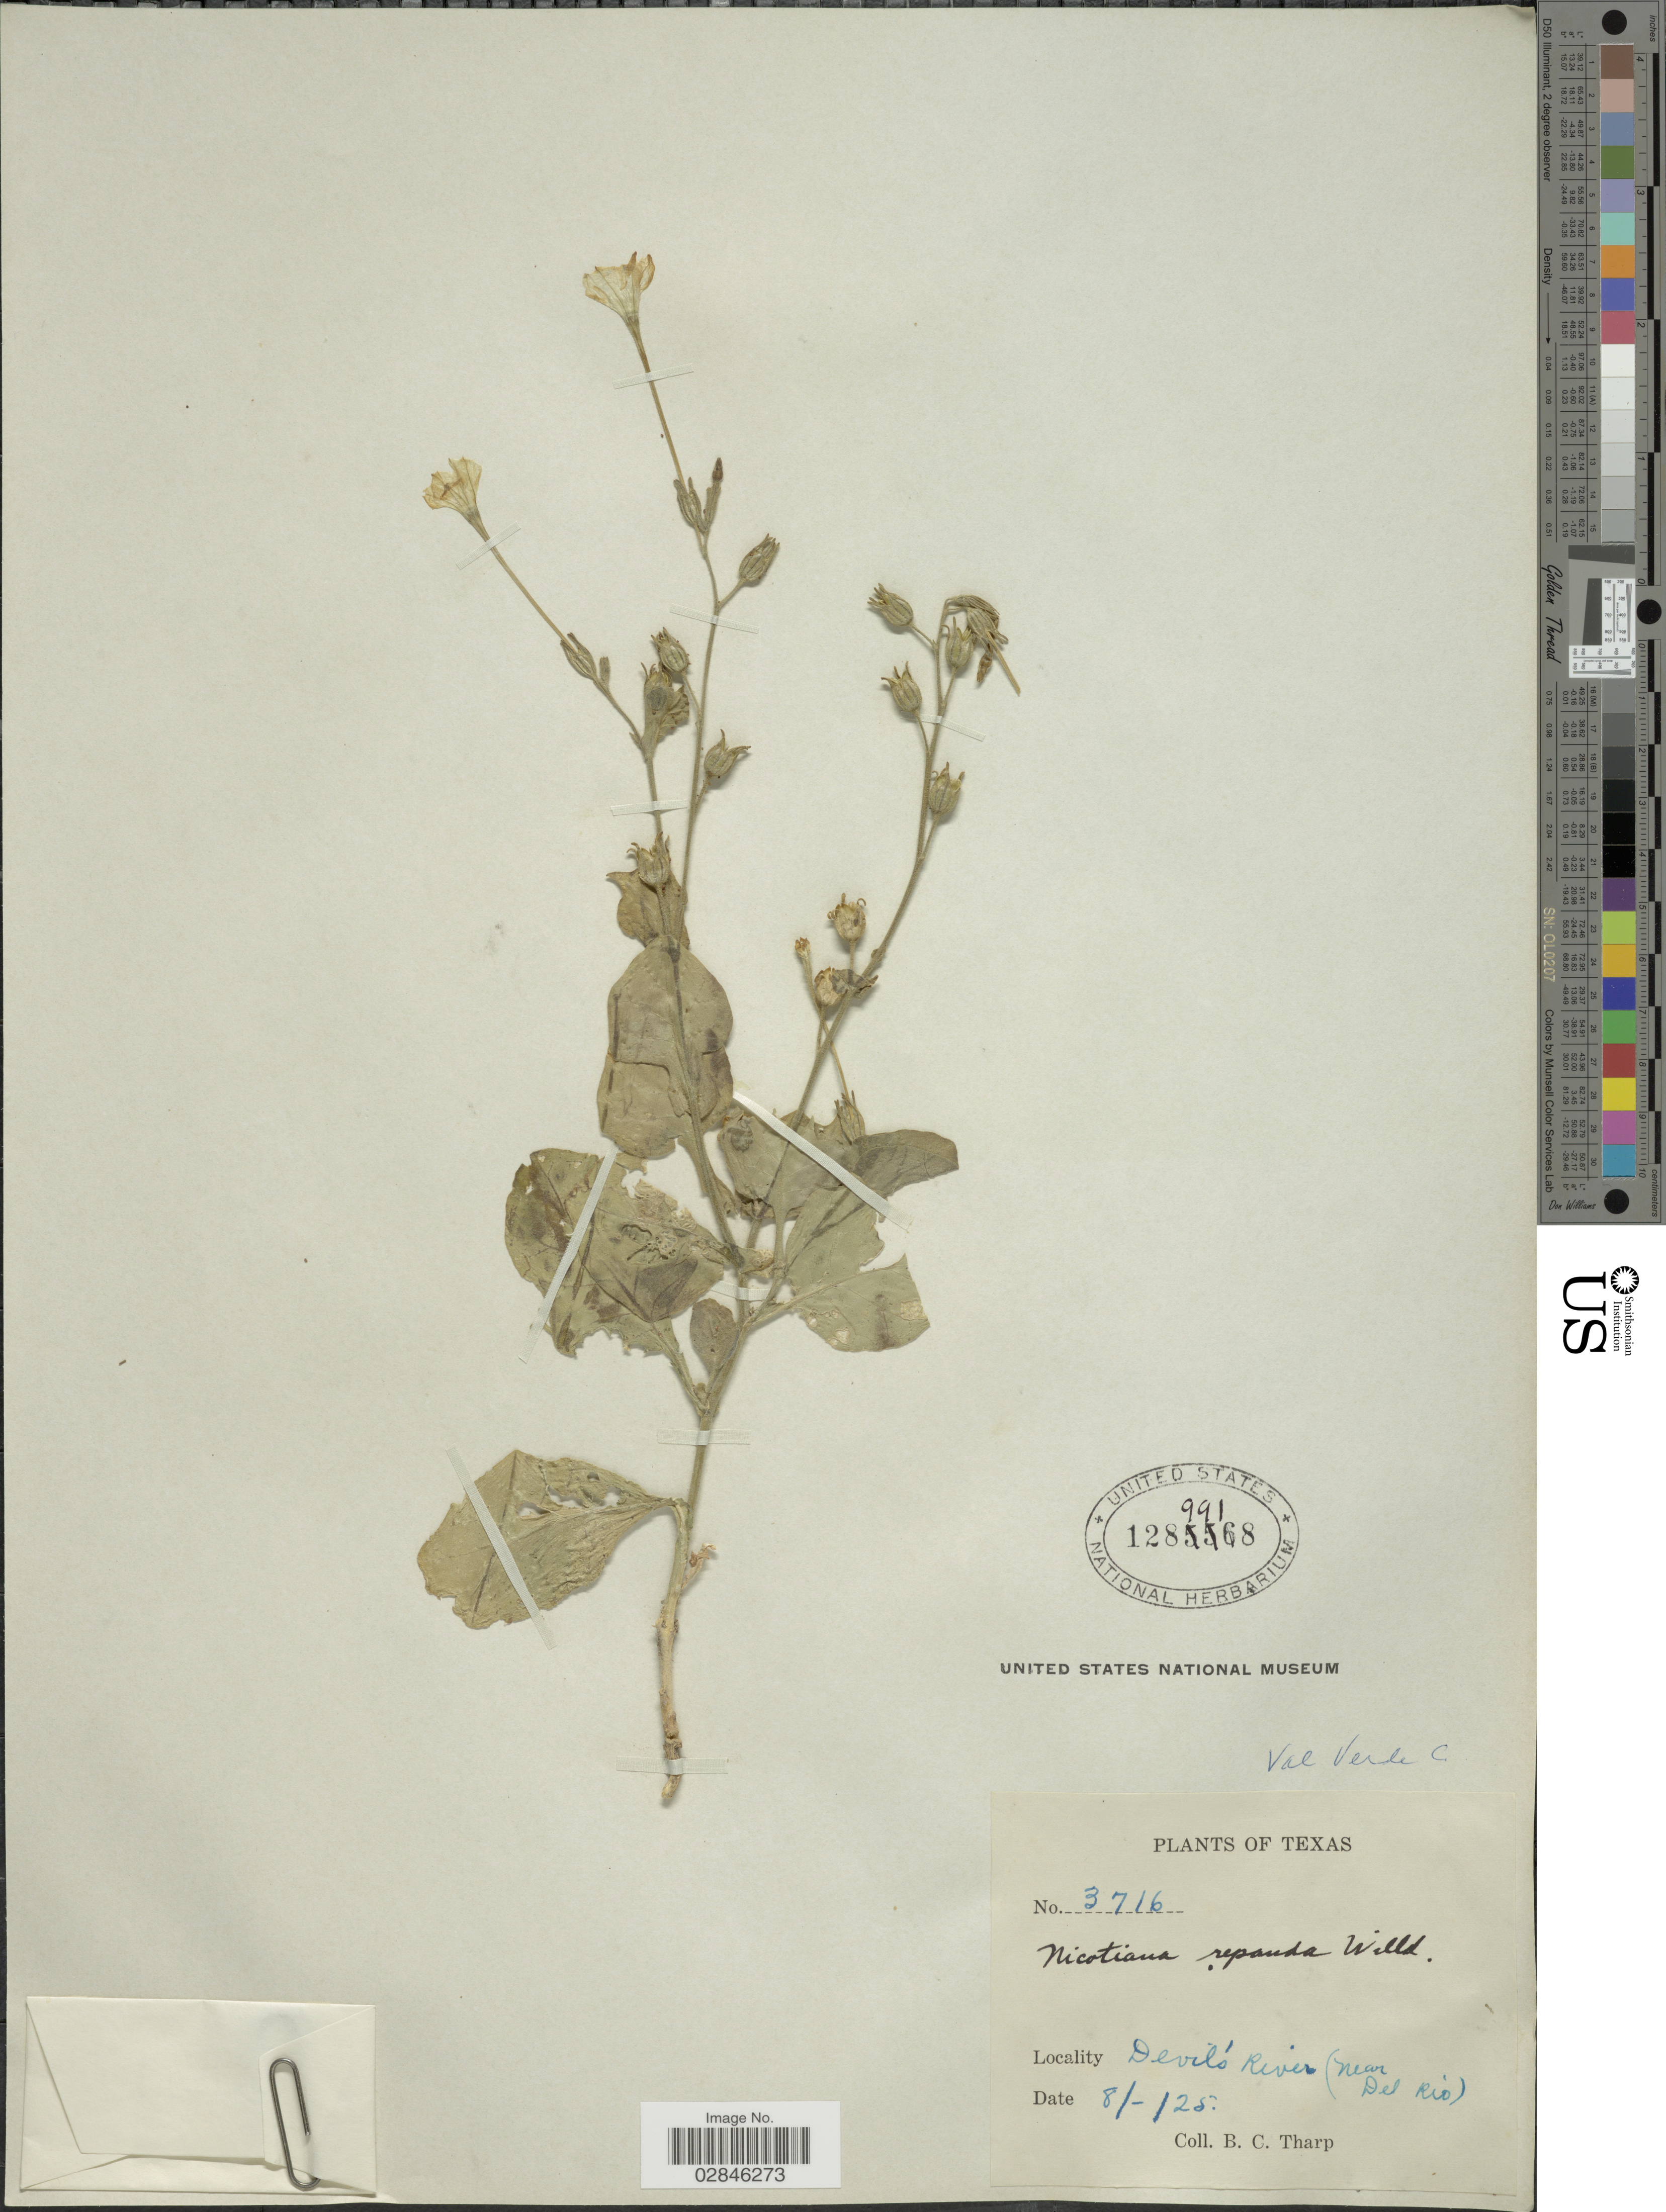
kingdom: Plantae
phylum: Tracheophyta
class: Magnoliopsida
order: Solanales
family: Solanaceae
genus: Nicotiana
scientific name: Nicotiana repanda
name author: Willd. ex Lehm.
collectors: B. C. Tharp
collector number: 3716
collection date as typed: Transcribed d/m/y: /8/25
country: United States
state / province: Texas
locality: Val Verde C., Devil's River (near Del Rio).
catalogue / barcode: US 1289918